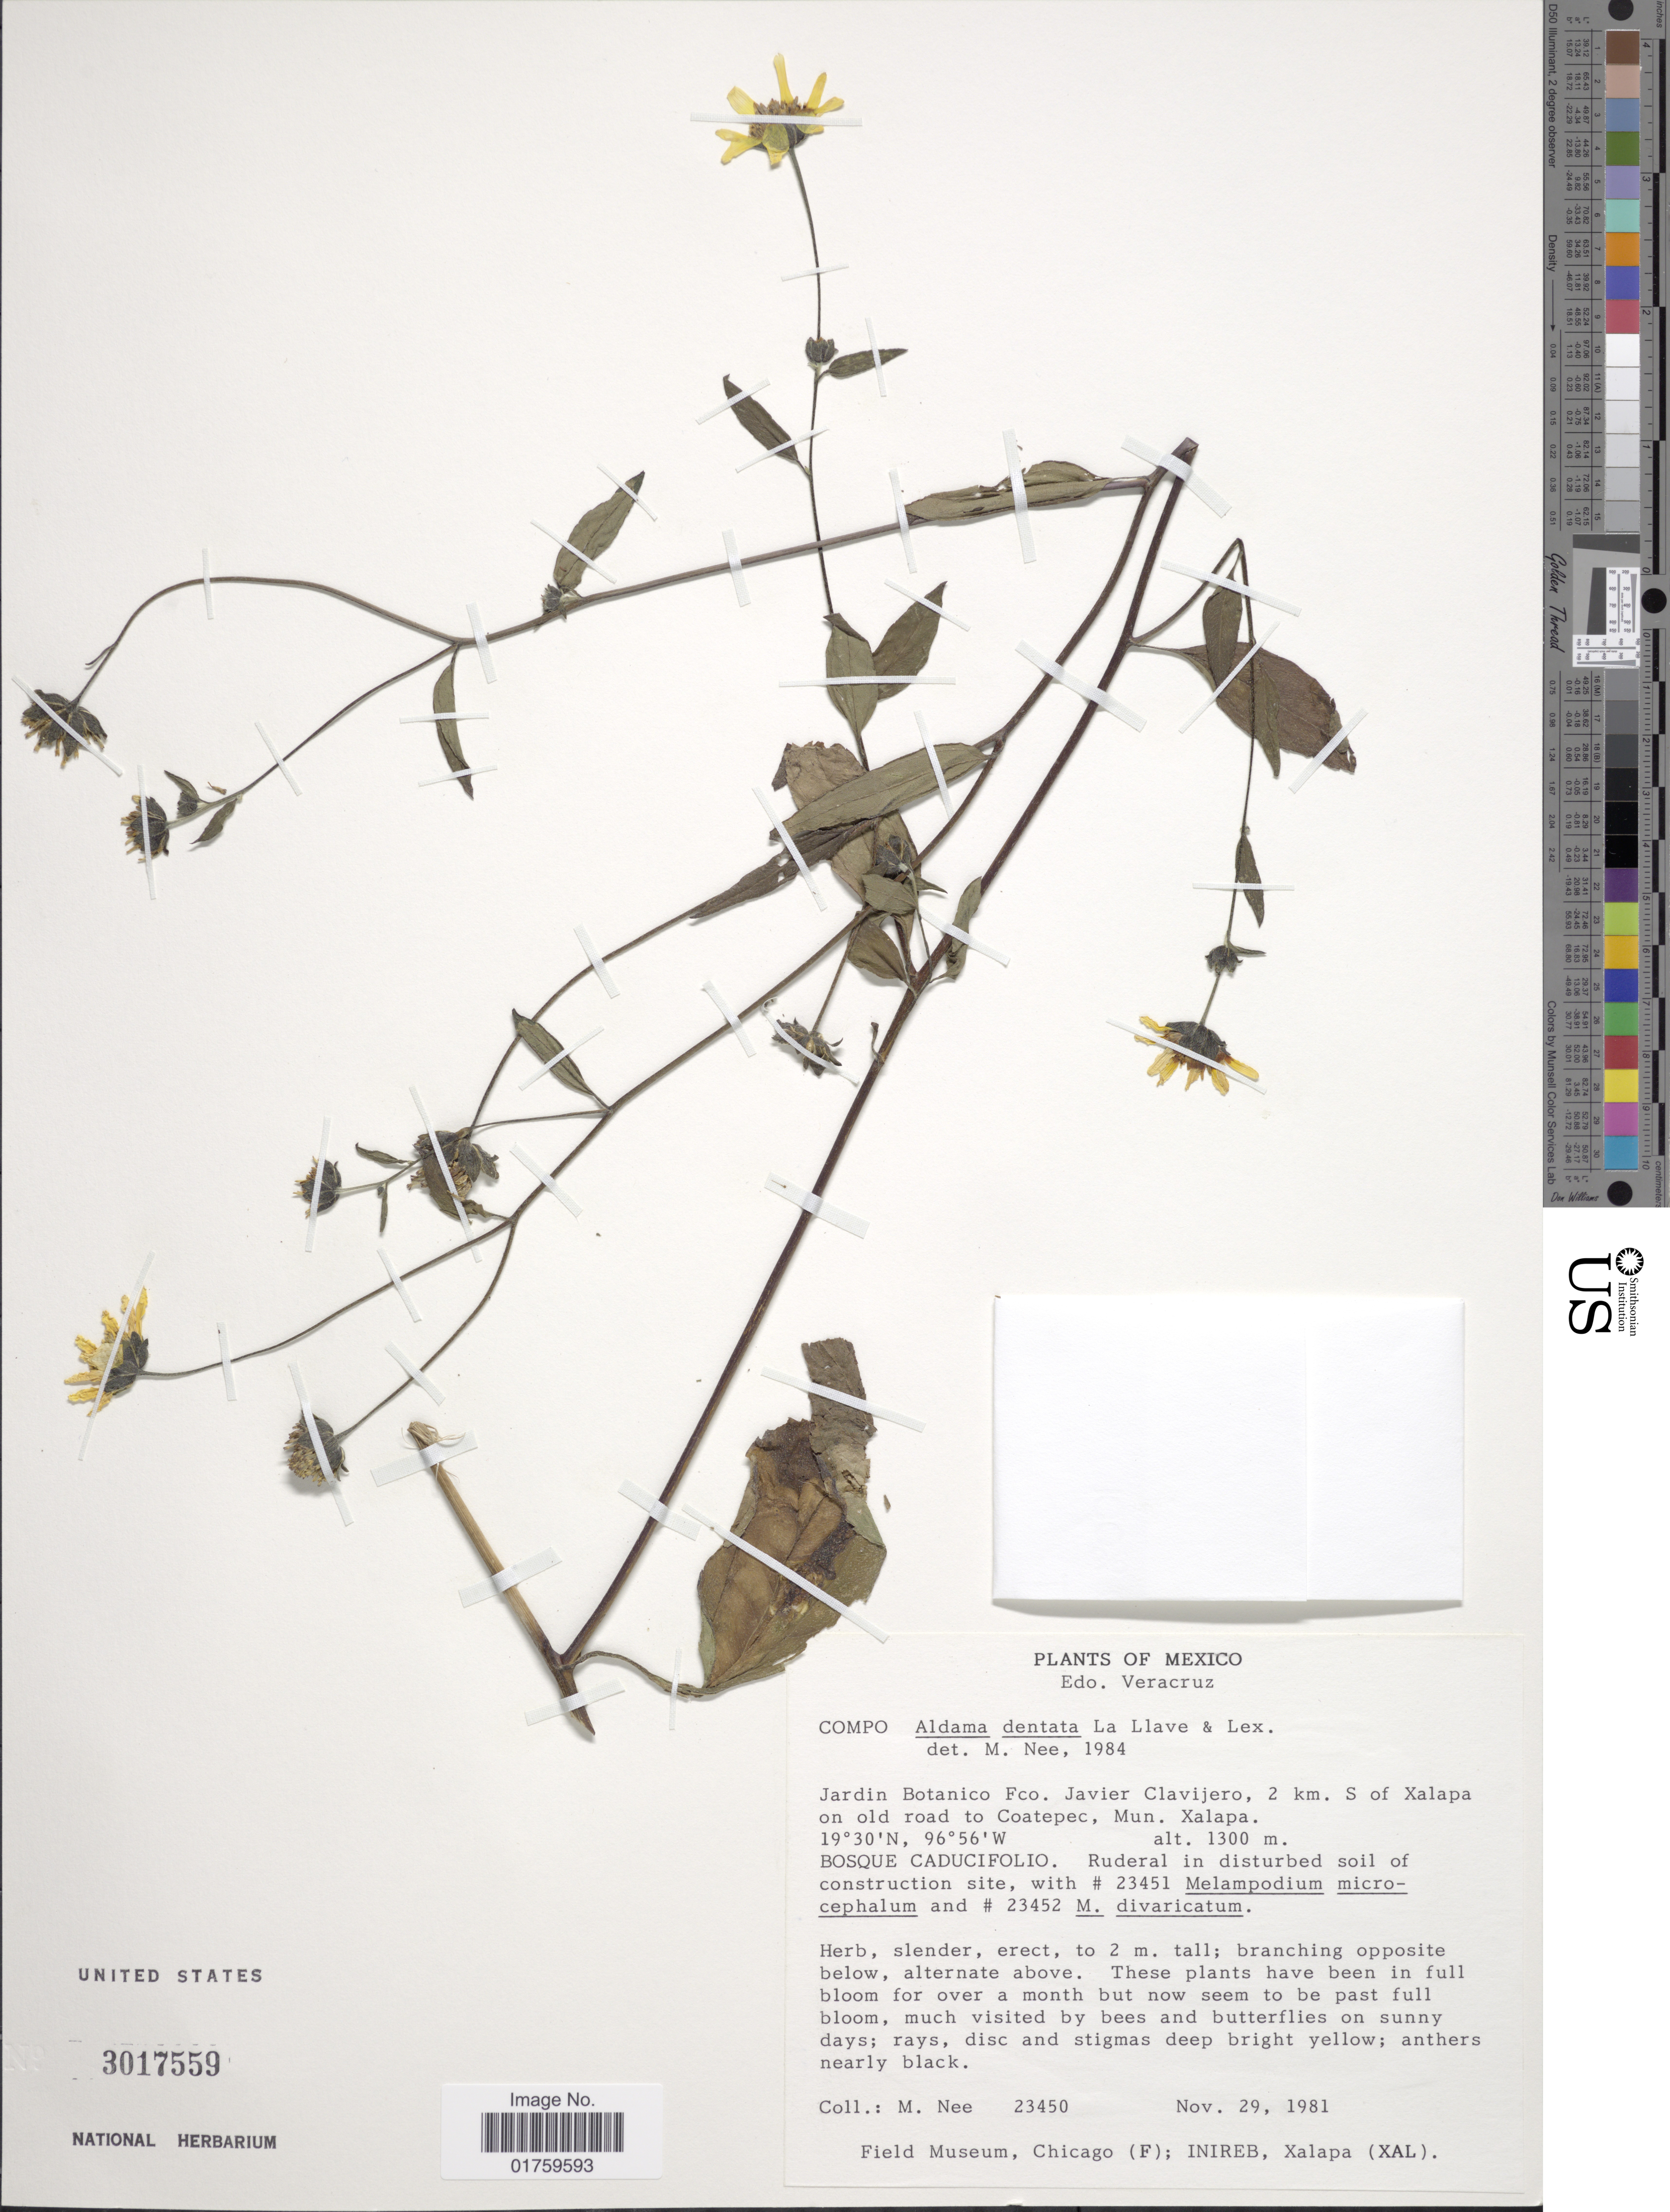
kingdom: Plantae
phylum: Tracheophyta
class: Magnoliopsida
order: Asterales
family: Asteraceae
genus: Aldama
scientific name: Aldama dentata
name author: La Llave ex La Llave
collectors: M. Nee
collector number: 23450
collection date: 1981-11-29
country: Mexico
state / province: Veracruz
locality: Edo. Veracrus, Jardin Botanico Fco. Javier Claviejero, 2 km. S of Xalapa on old road to Coatepec, Mun. Xalapa, ruderal in disturbed soil of construction site.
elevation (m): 1300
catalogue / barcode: US 3017559